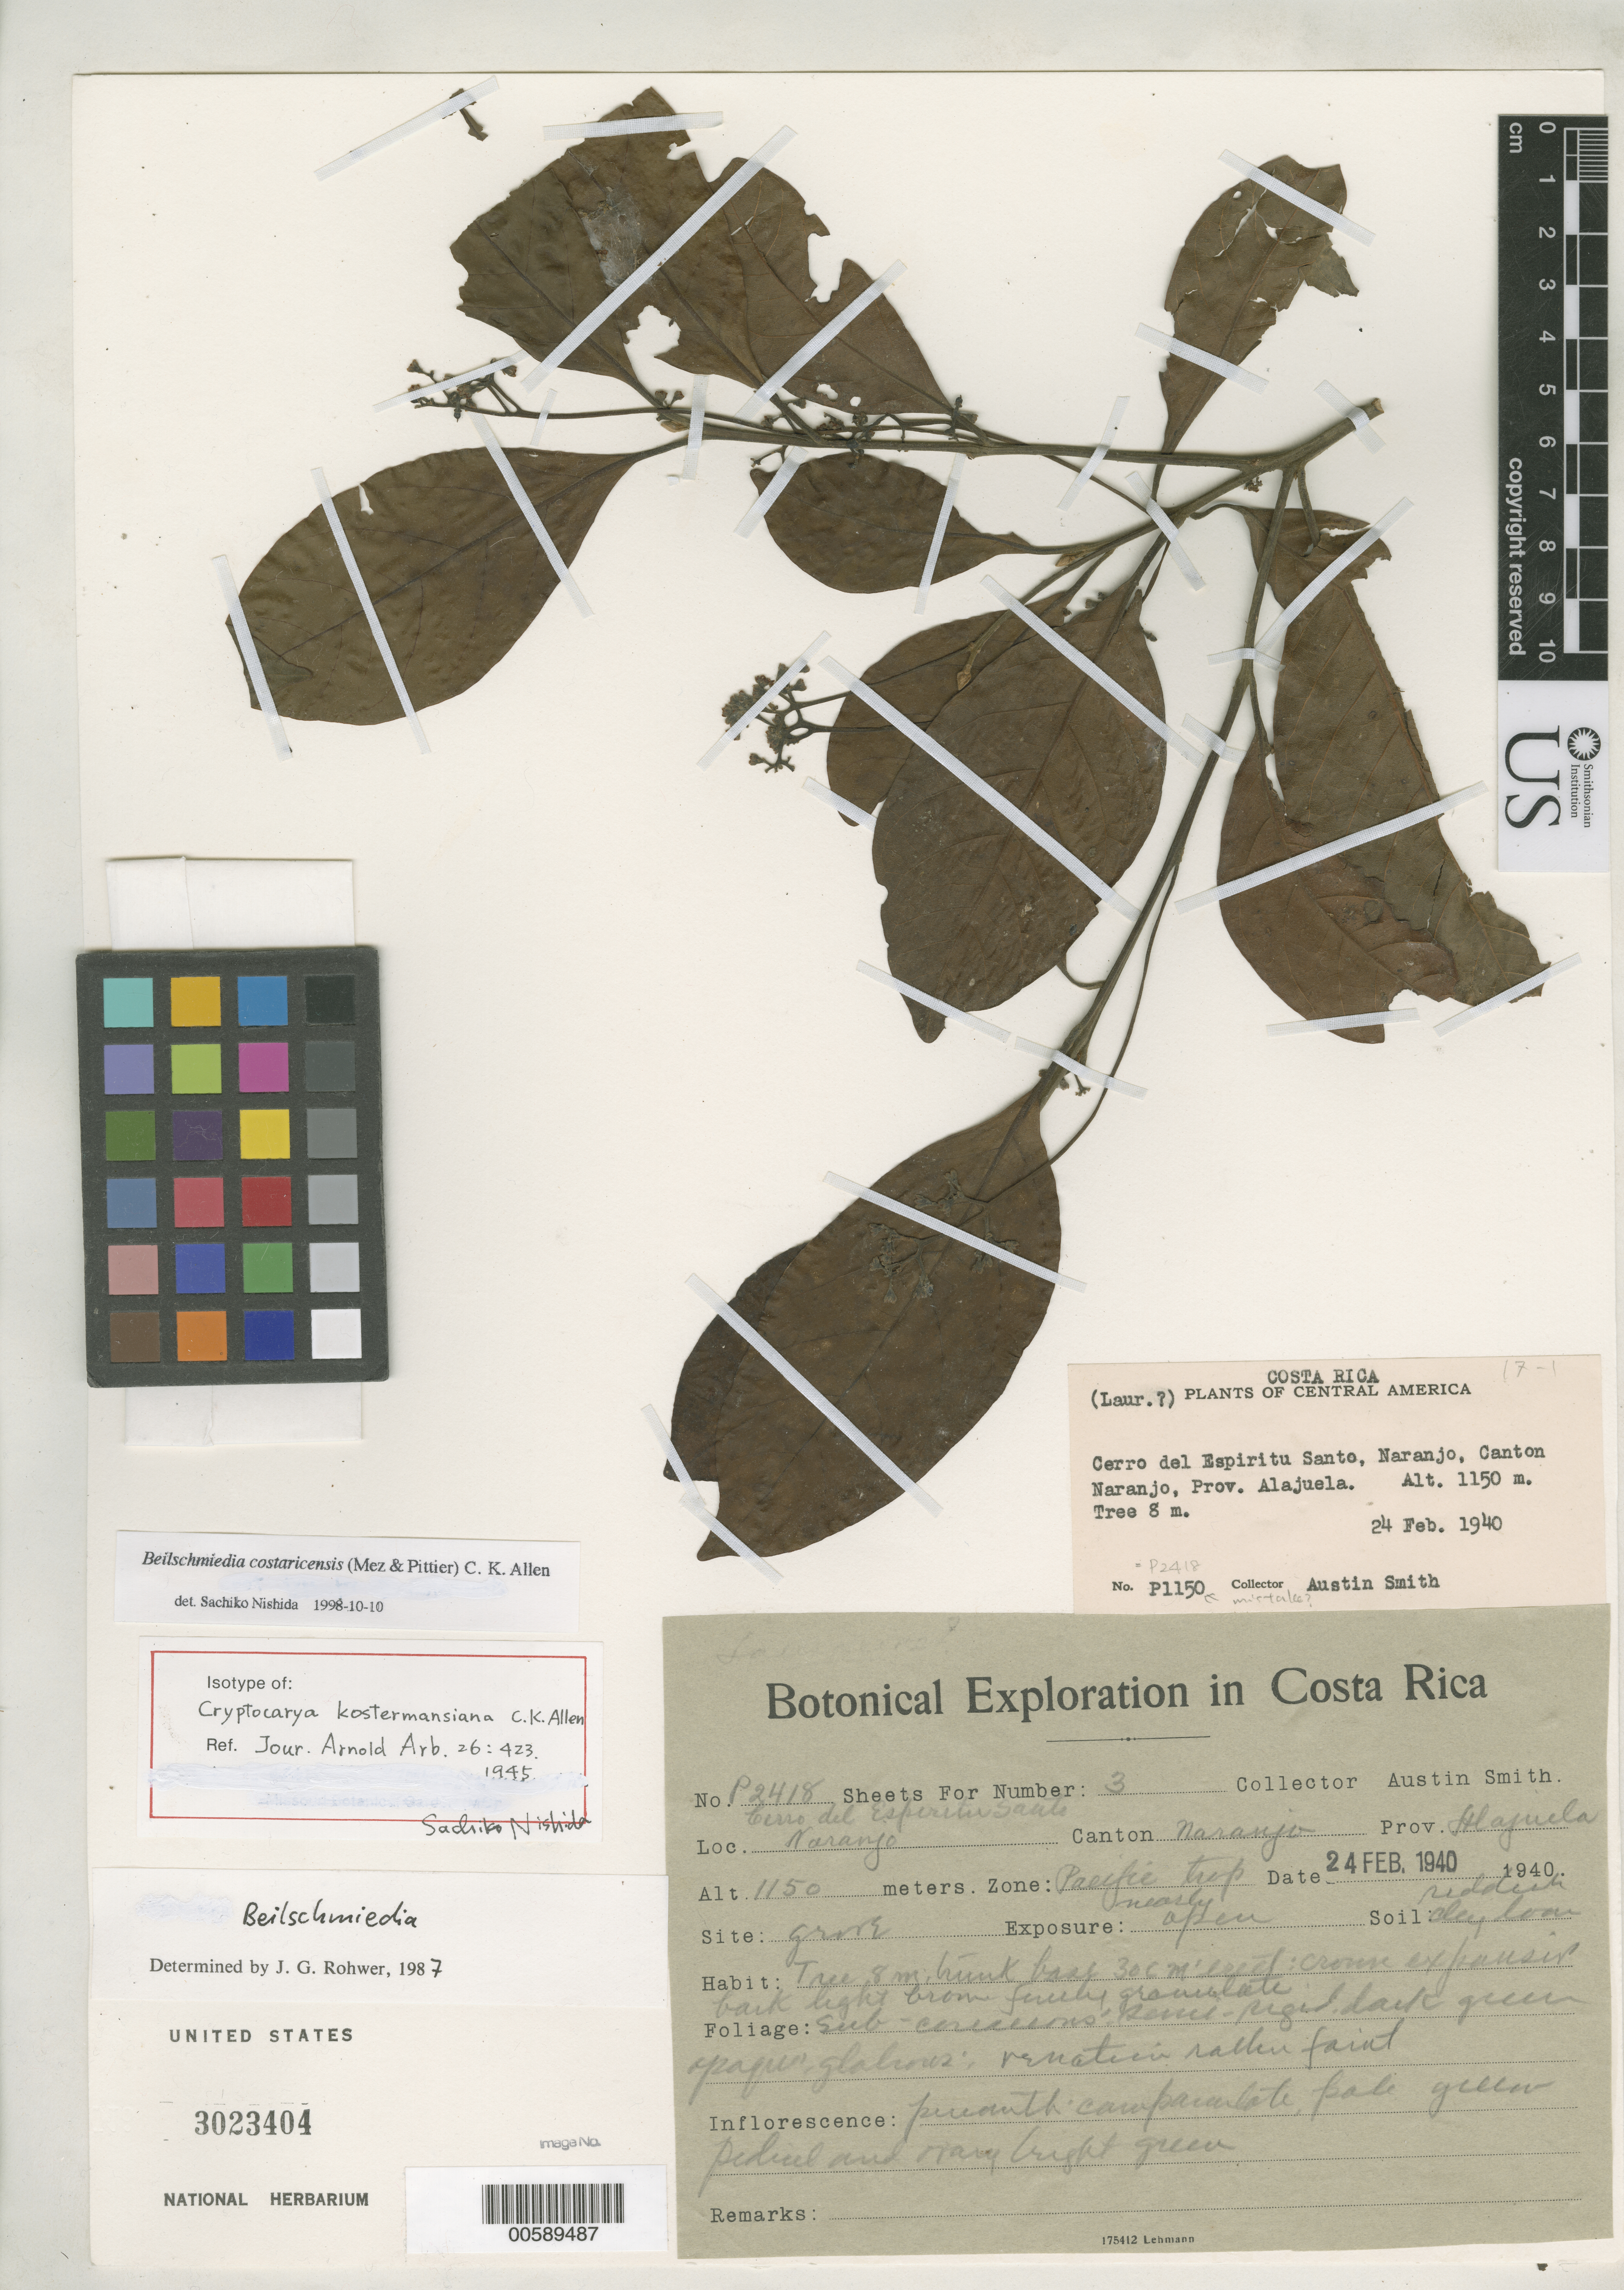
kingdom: Plantae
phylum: Tracheophyta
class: Magnoliopsida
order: Laurales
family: Lauraceae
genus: Cryptocarya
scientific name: Cryptocarya kostermansiana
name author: C.K. Allen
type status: Isotype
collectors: Aust P. Smith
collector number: P 2418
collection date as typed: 24 Feb 1940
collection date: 1940-02-24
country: Costa Rica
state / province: Alajuela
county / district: Naranjo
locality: Naranjo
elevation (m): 1150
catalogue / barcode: US 3023404